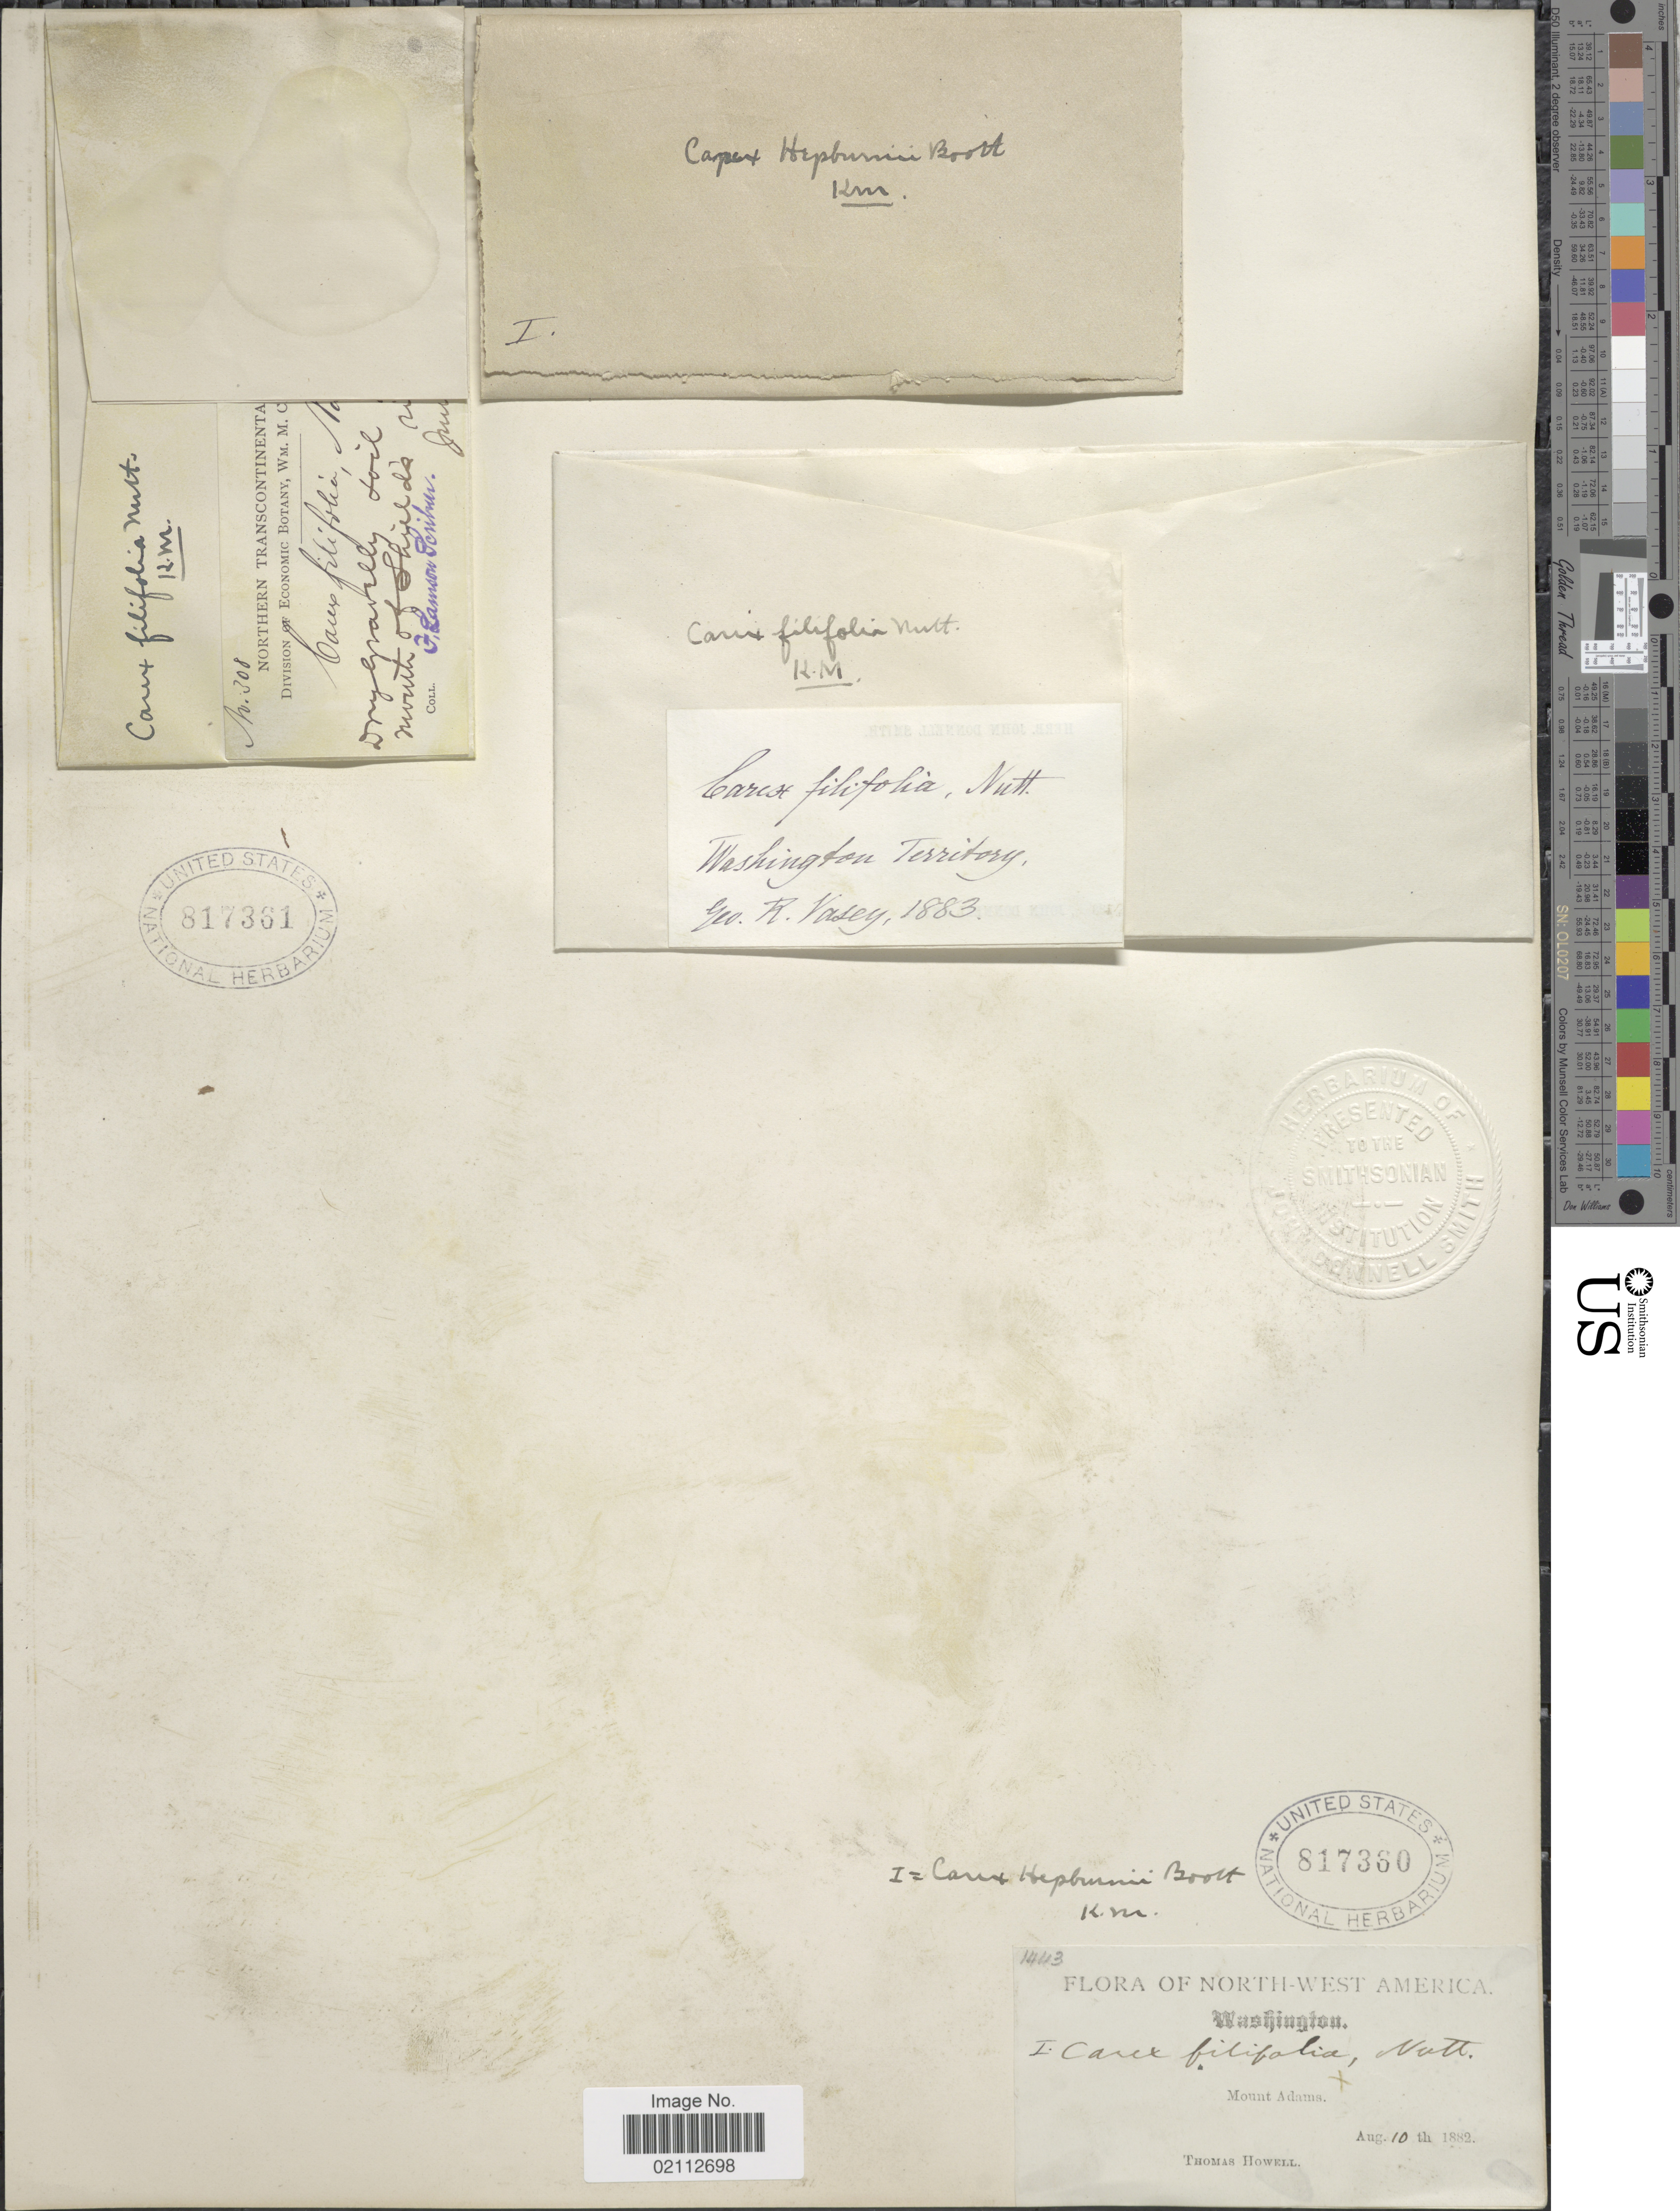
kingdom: Plantae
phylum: Tracheophyta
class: Liliopsida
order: Poales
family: Cyperaceae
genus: Carex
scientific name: Carex nardina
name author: (Hornem.) Fr.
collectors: F. Lamson-Scribner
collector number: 308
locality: Northern Transcontinenta [illegible text]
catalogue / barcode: US 817361-2